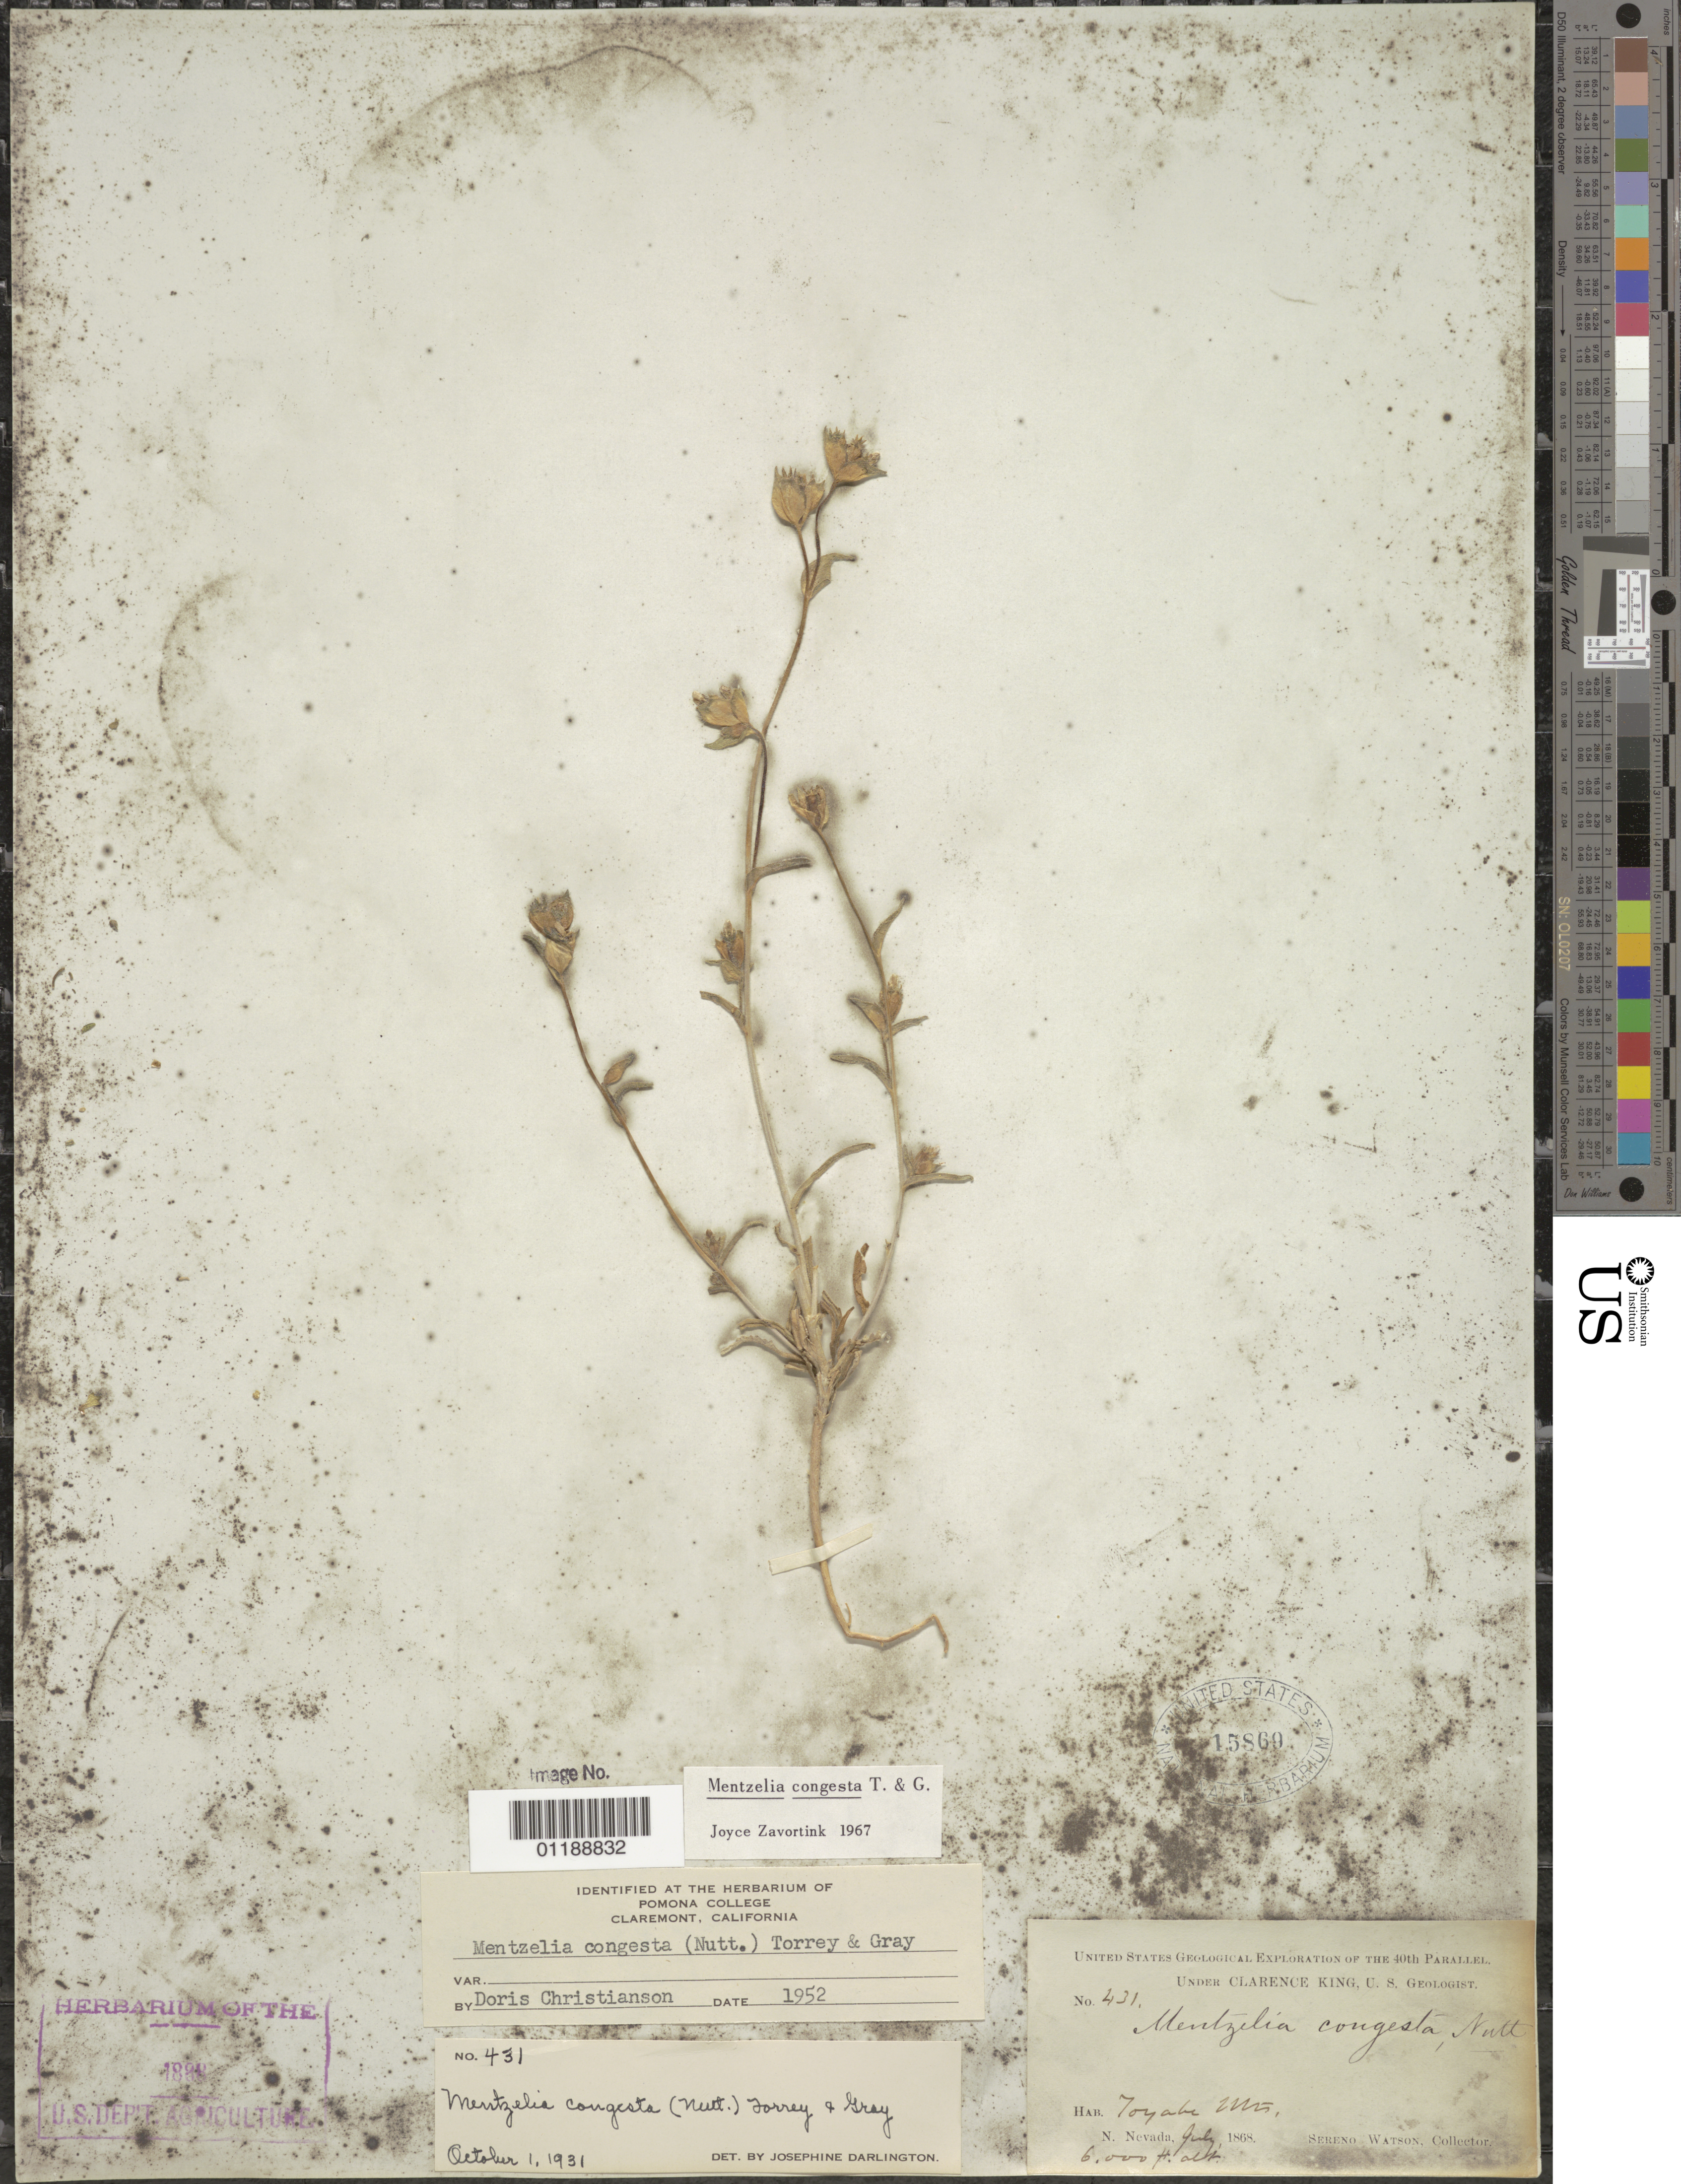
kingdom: Plantae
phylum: Tracheophyta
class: Magnoliopsida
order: Cornales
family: Loasaceae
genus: Mentzelia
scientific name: Mentzelia congesta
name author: Torr. & A. Gray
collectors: S. Watson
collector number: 431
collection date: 1868-07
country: United States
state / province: Nevada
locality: Toyabe Mts.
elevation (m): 1829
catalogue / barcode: US 15869